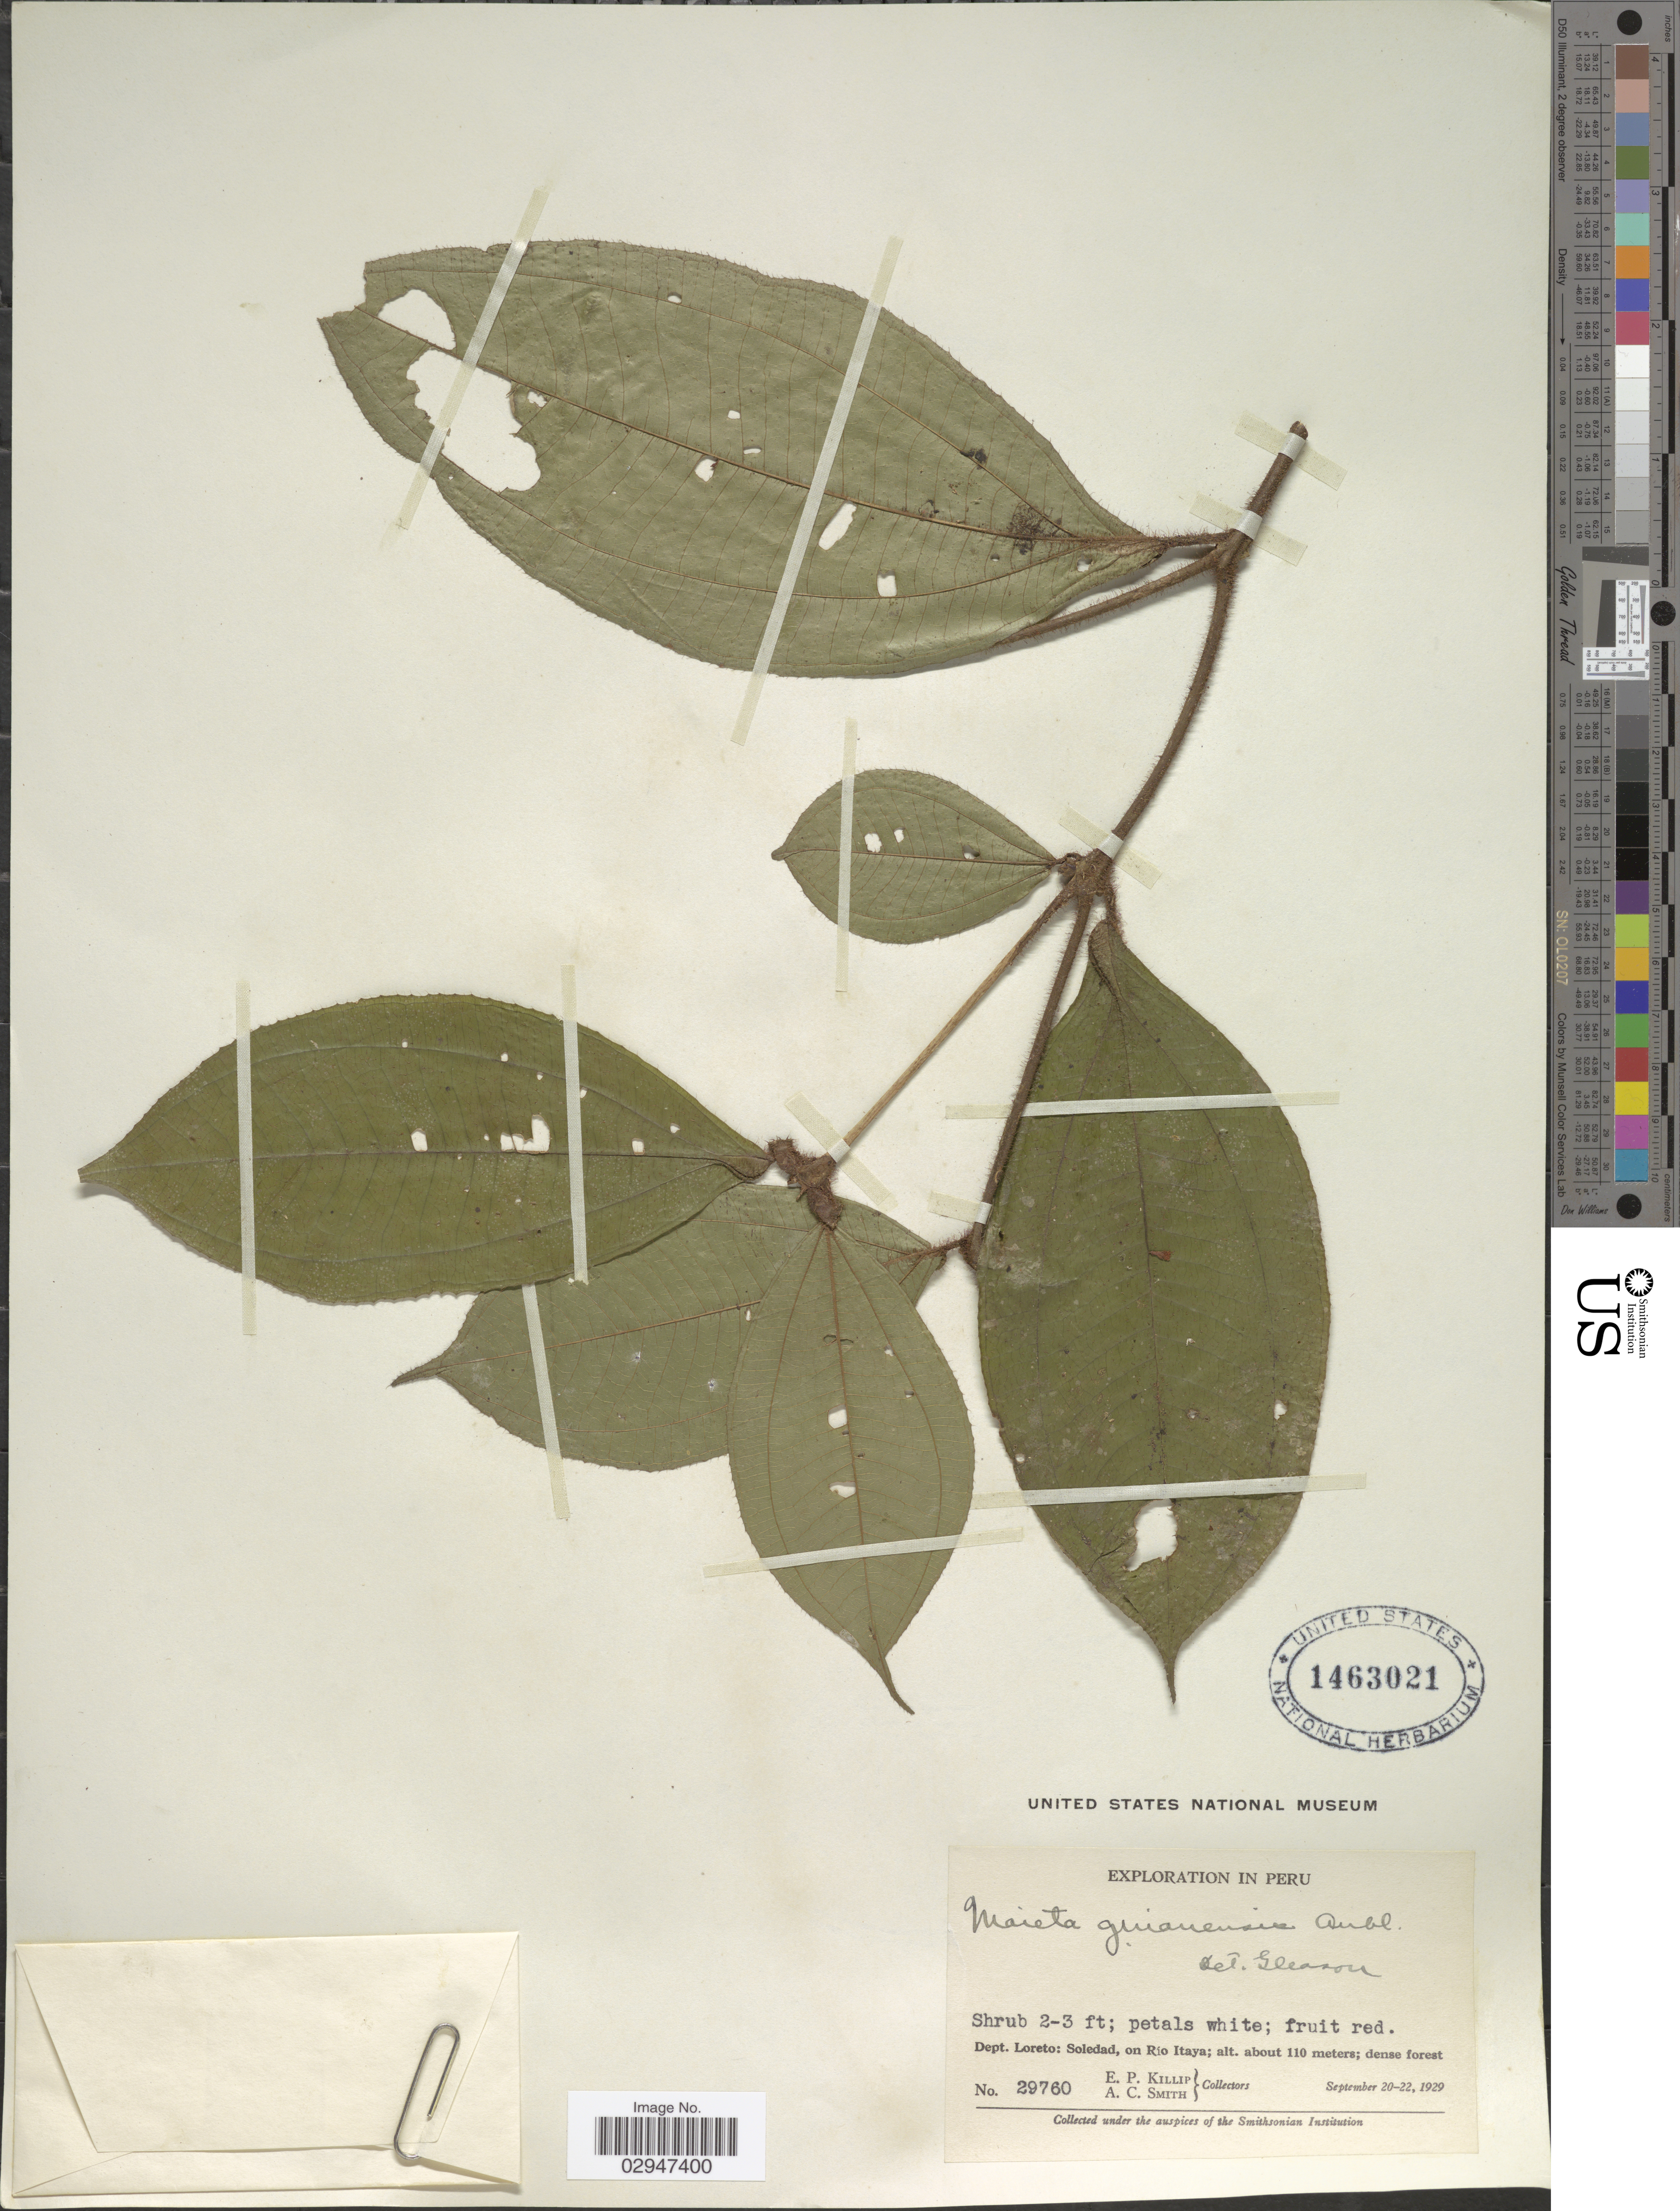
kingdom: Plantae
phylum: Tracheophyta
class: Magnoliopsida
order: Myrtales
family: Melastomataceae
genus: Maieta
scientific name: Maieta guianensis var. guianensis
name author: Aubl.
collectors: E. P. Killip & A. C. Smith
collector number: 29760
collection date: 1929-09-20/1929-09-22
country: Peru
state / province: Loreto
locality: Dept. Loreto: Soledad, on Río Itaya.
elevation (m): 110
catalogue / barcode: US 1463021